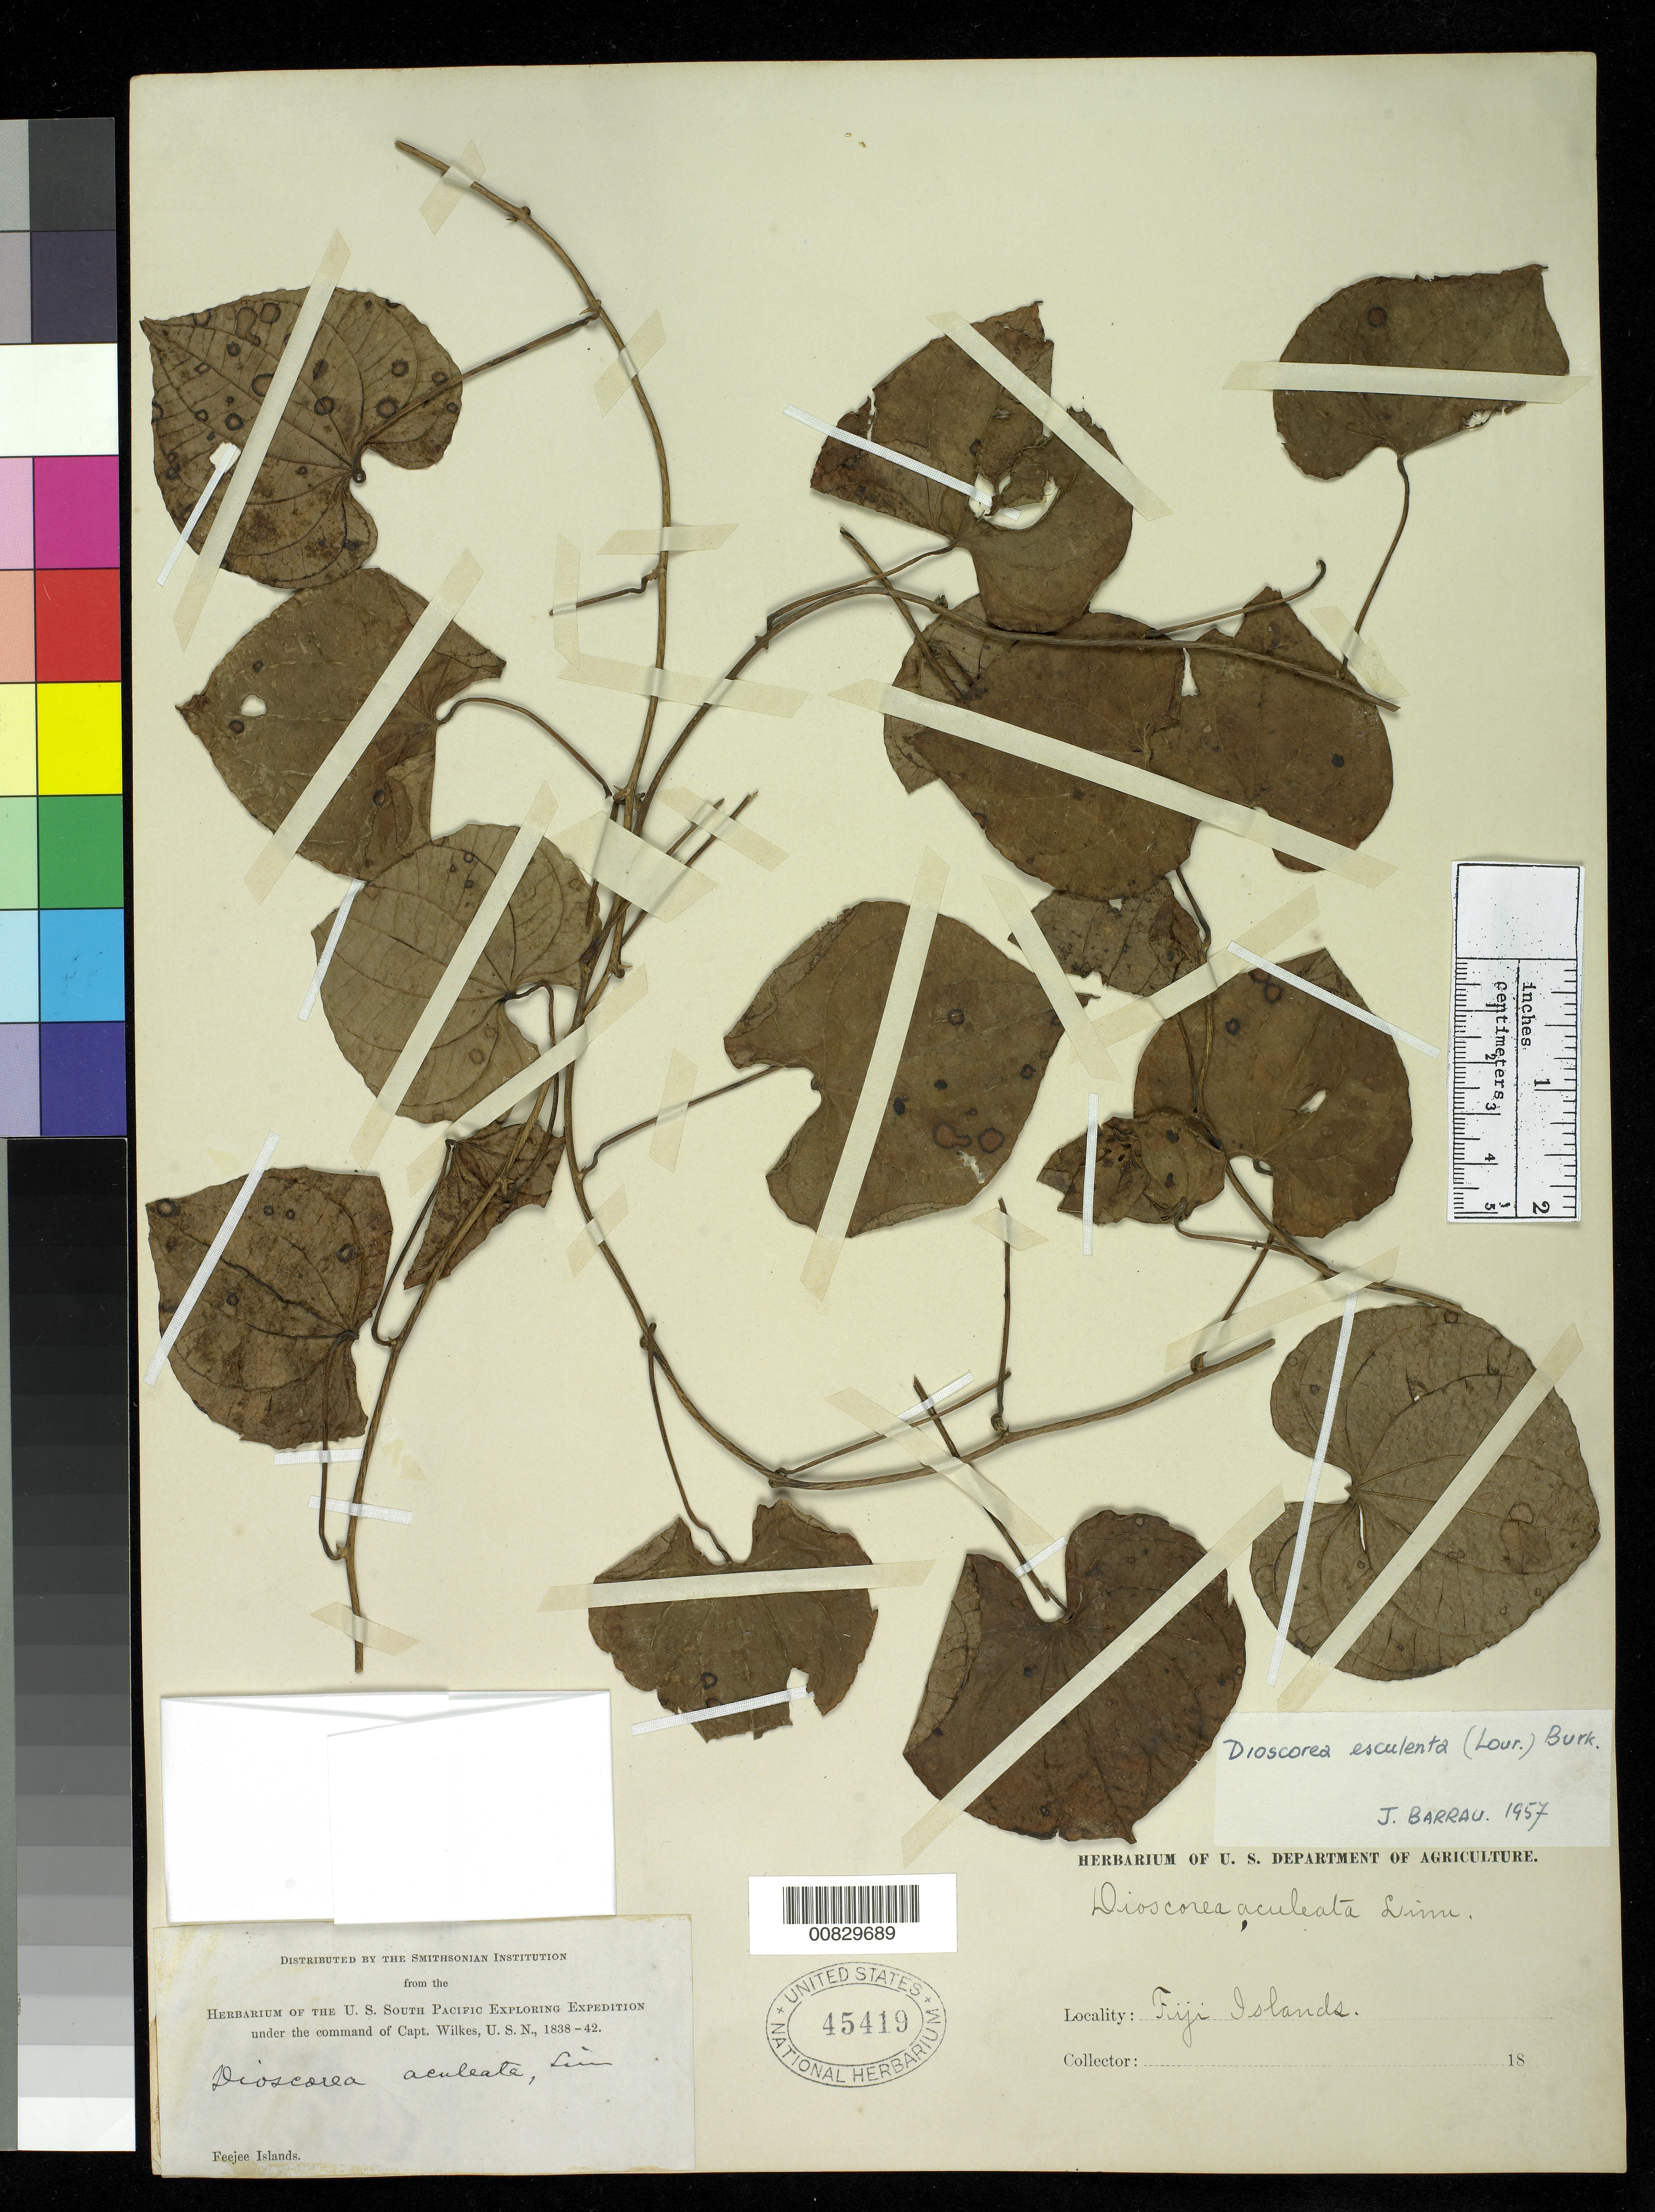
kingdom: Plantae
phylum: Tracheophyta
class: Liliopsida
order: Dioscoreales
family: Dioscoreaceae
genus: Dioscorea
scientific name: Dioscorea esculenta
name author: (Lour.) Burkill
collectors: Wilkes Explor. Exped.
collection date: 1838/1842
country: Fiji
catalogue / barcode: US 45419